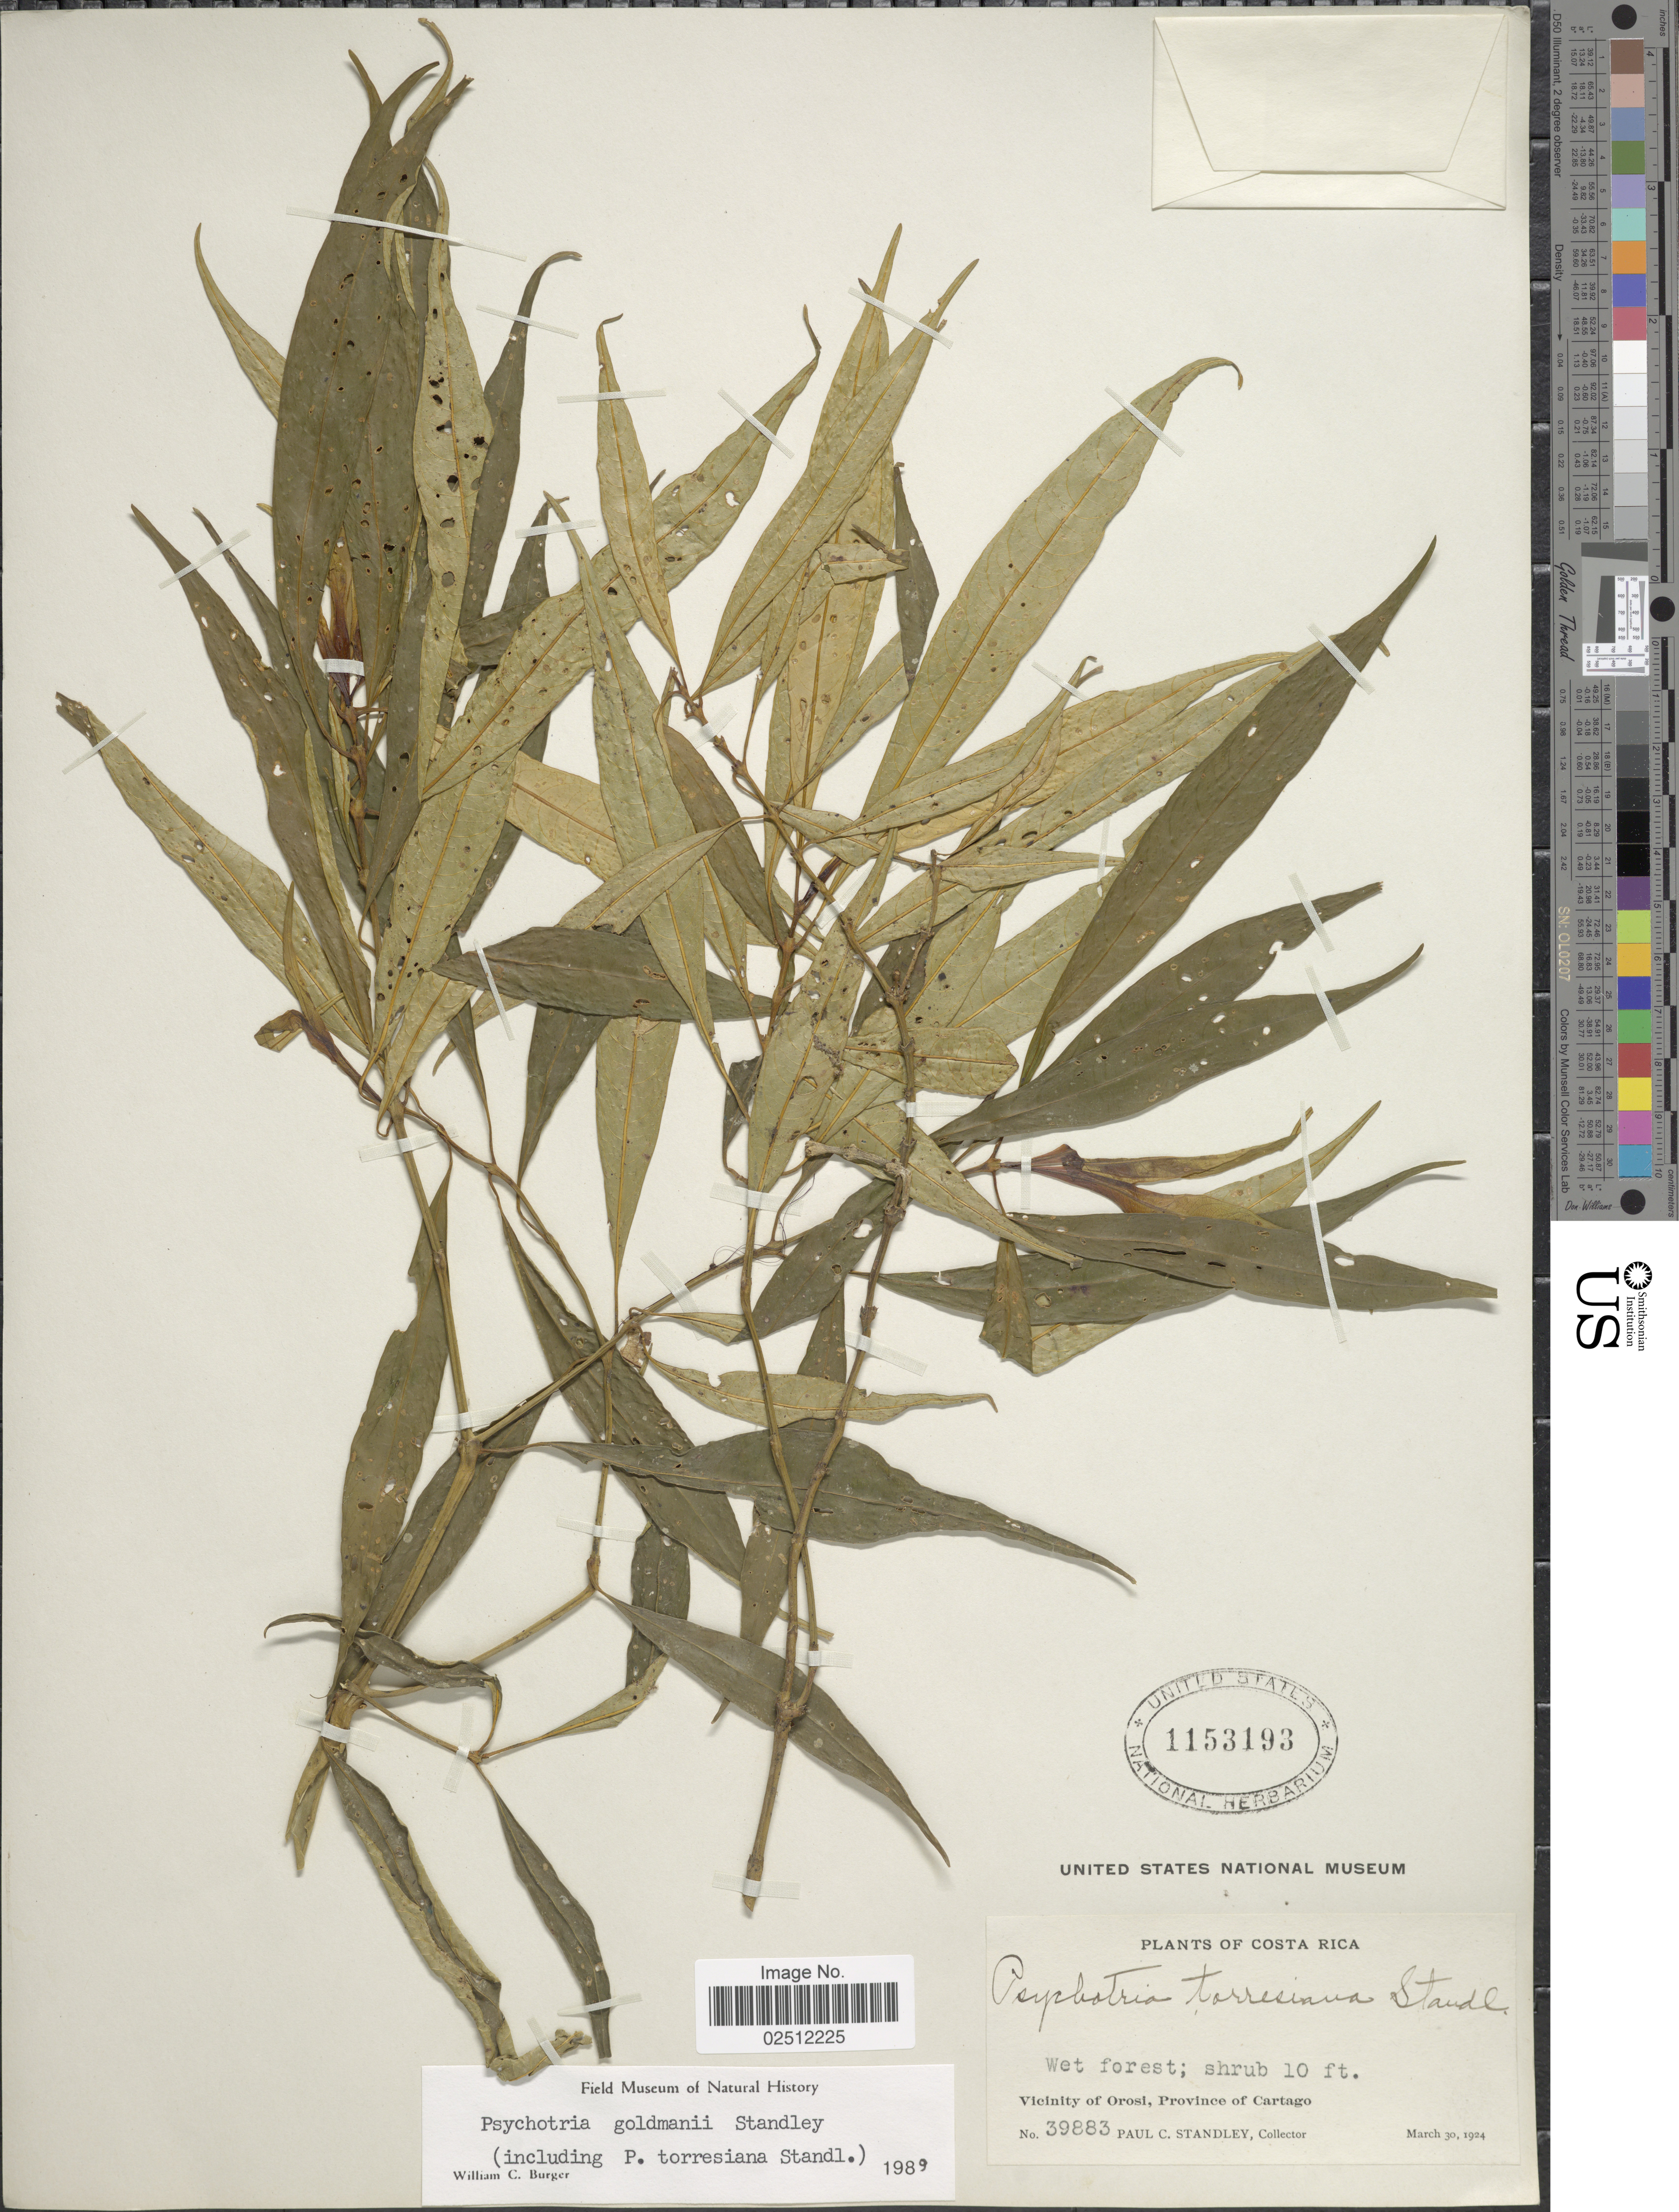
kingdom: Plantae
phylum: Tracheophyta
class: Magnoliopsida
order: Gentianales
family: Rubiaceae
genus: Psychotria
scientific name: Psychotria goldmanii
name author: Standl.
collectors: P. C. Standley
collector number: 39883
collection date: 1924-03-30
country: Costa Rica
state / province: Cartago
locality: Wet forest, Vicinity of Orosi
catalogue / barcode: US 1153193